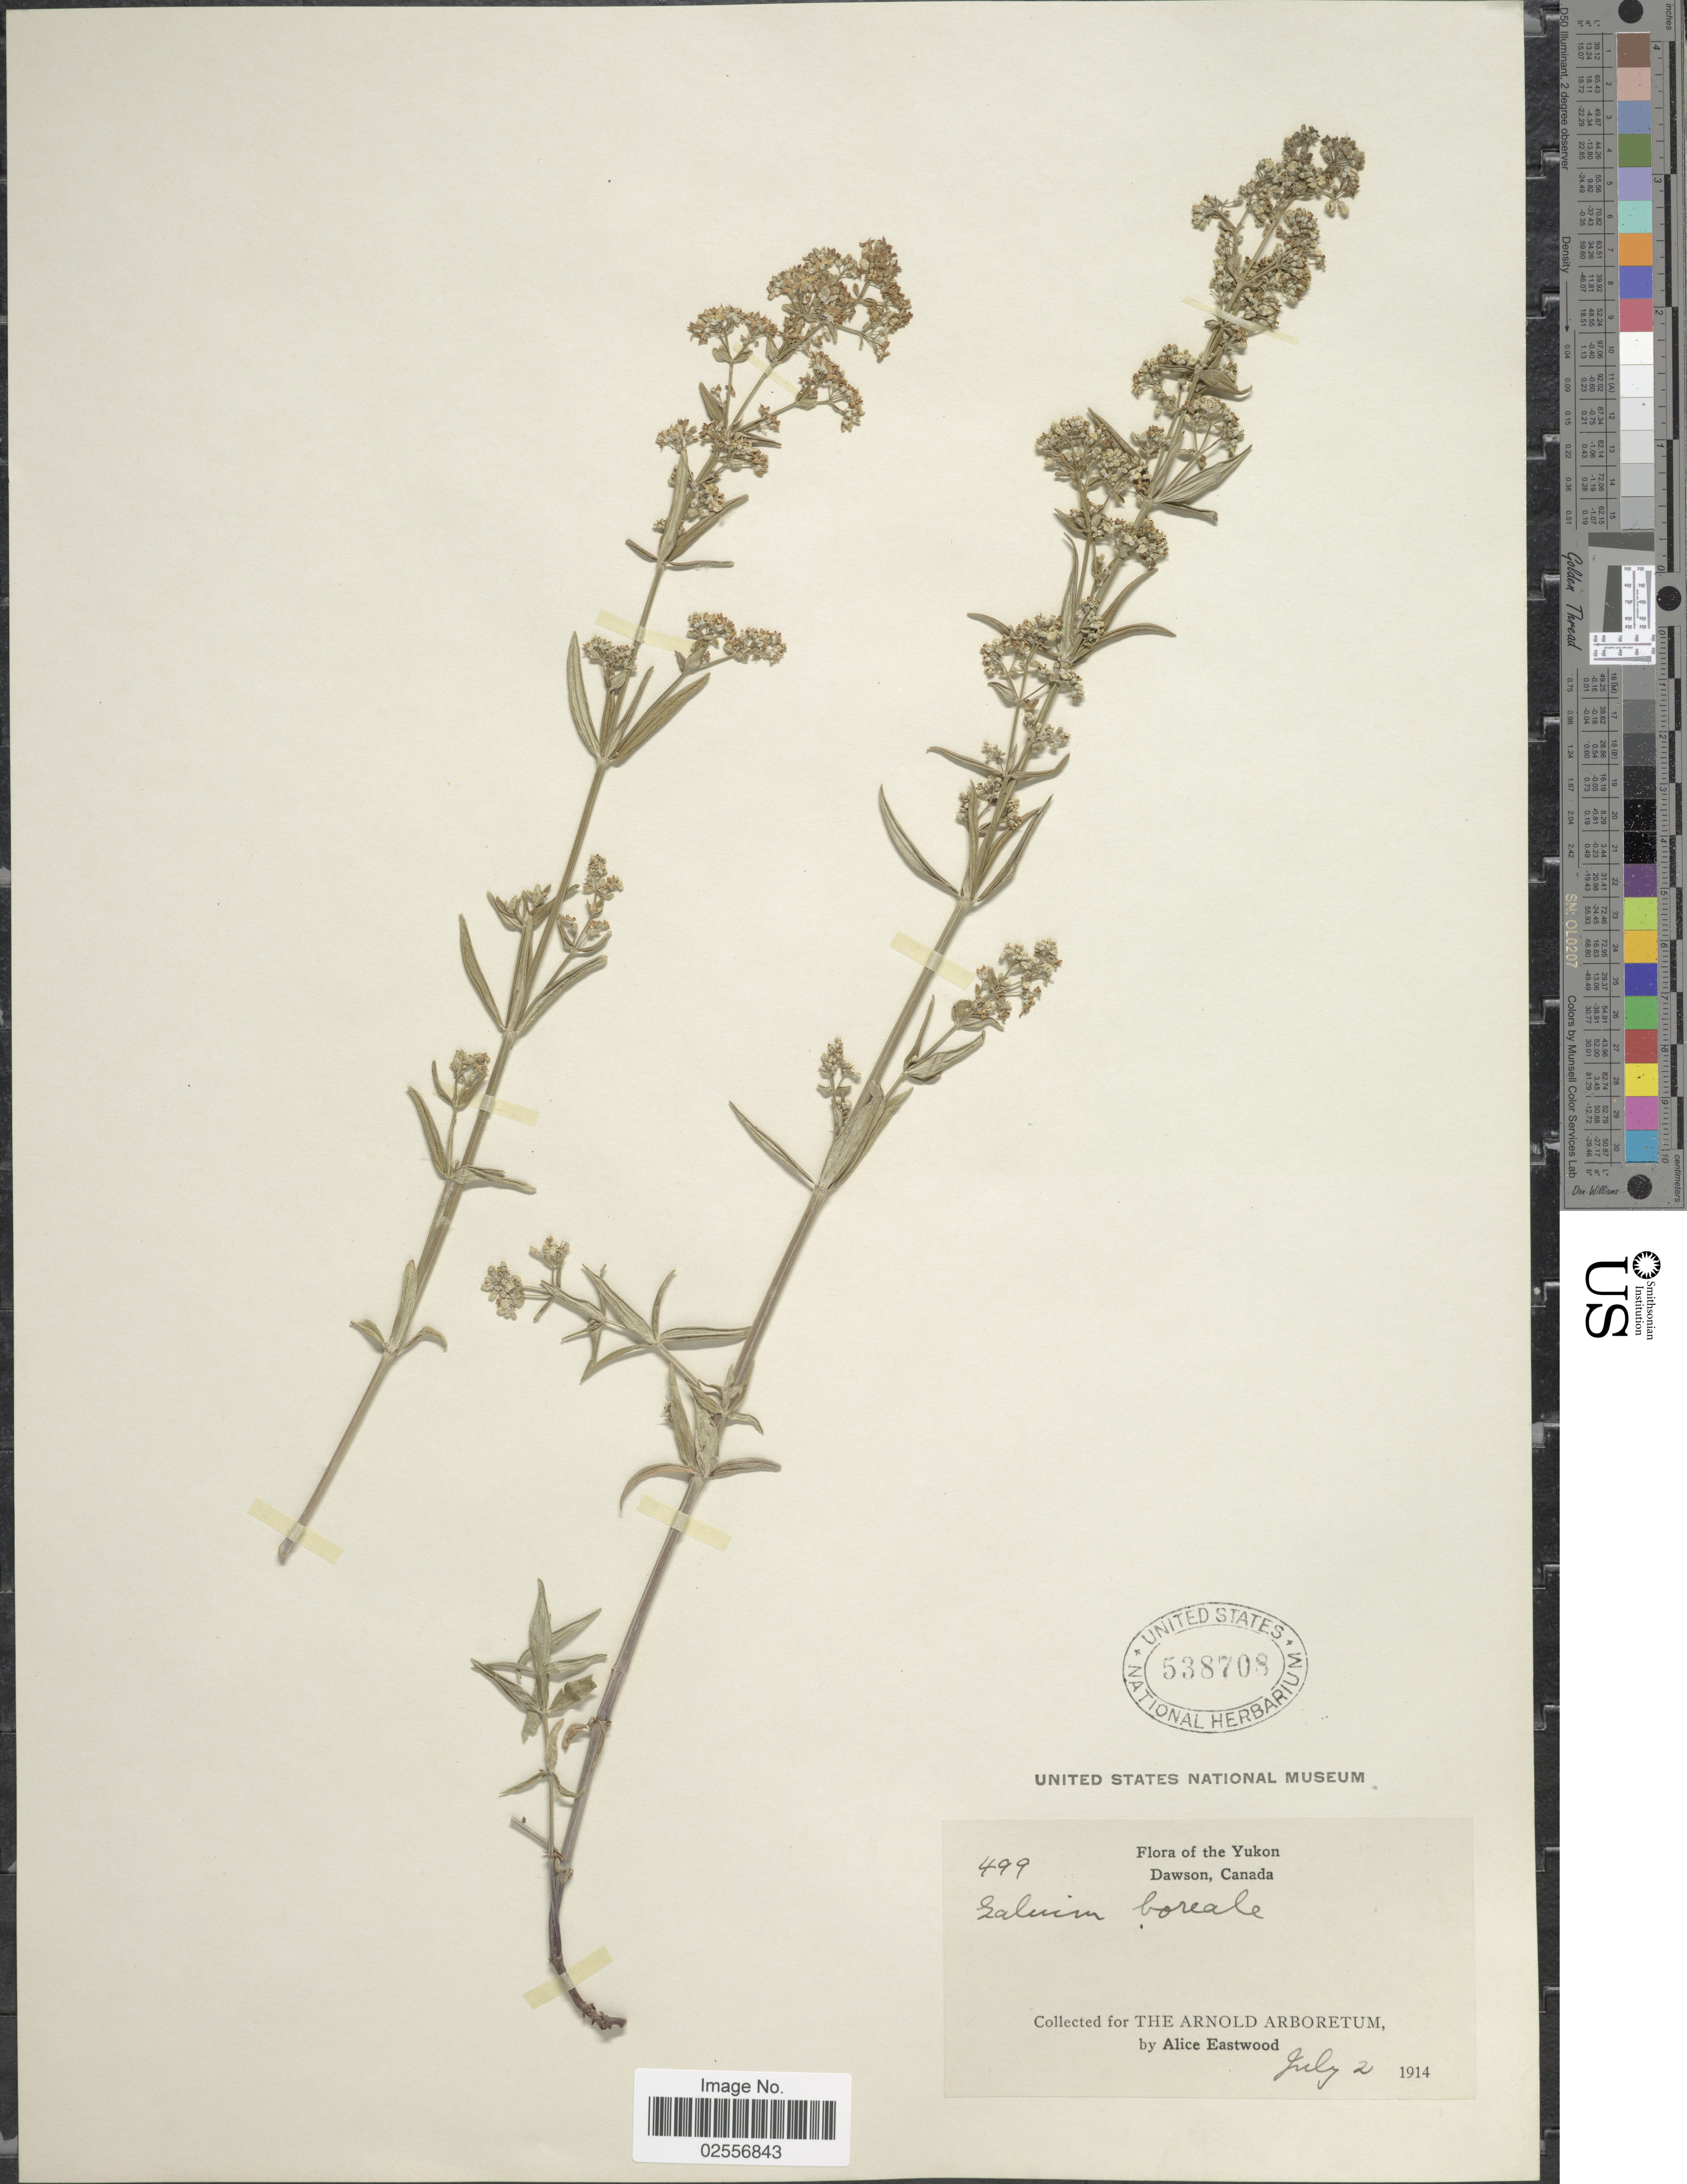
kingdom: Plantae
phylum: Tracheophyta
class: Magnoliopsida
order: Gentianales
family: Rubiaceae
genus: Galium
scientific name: Galium boreale L.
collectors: A. Eastwood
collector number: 499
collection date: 1914-07-02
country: Canada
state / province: Yukon Territory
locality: Yukon, Dawson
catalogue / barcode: US 538708